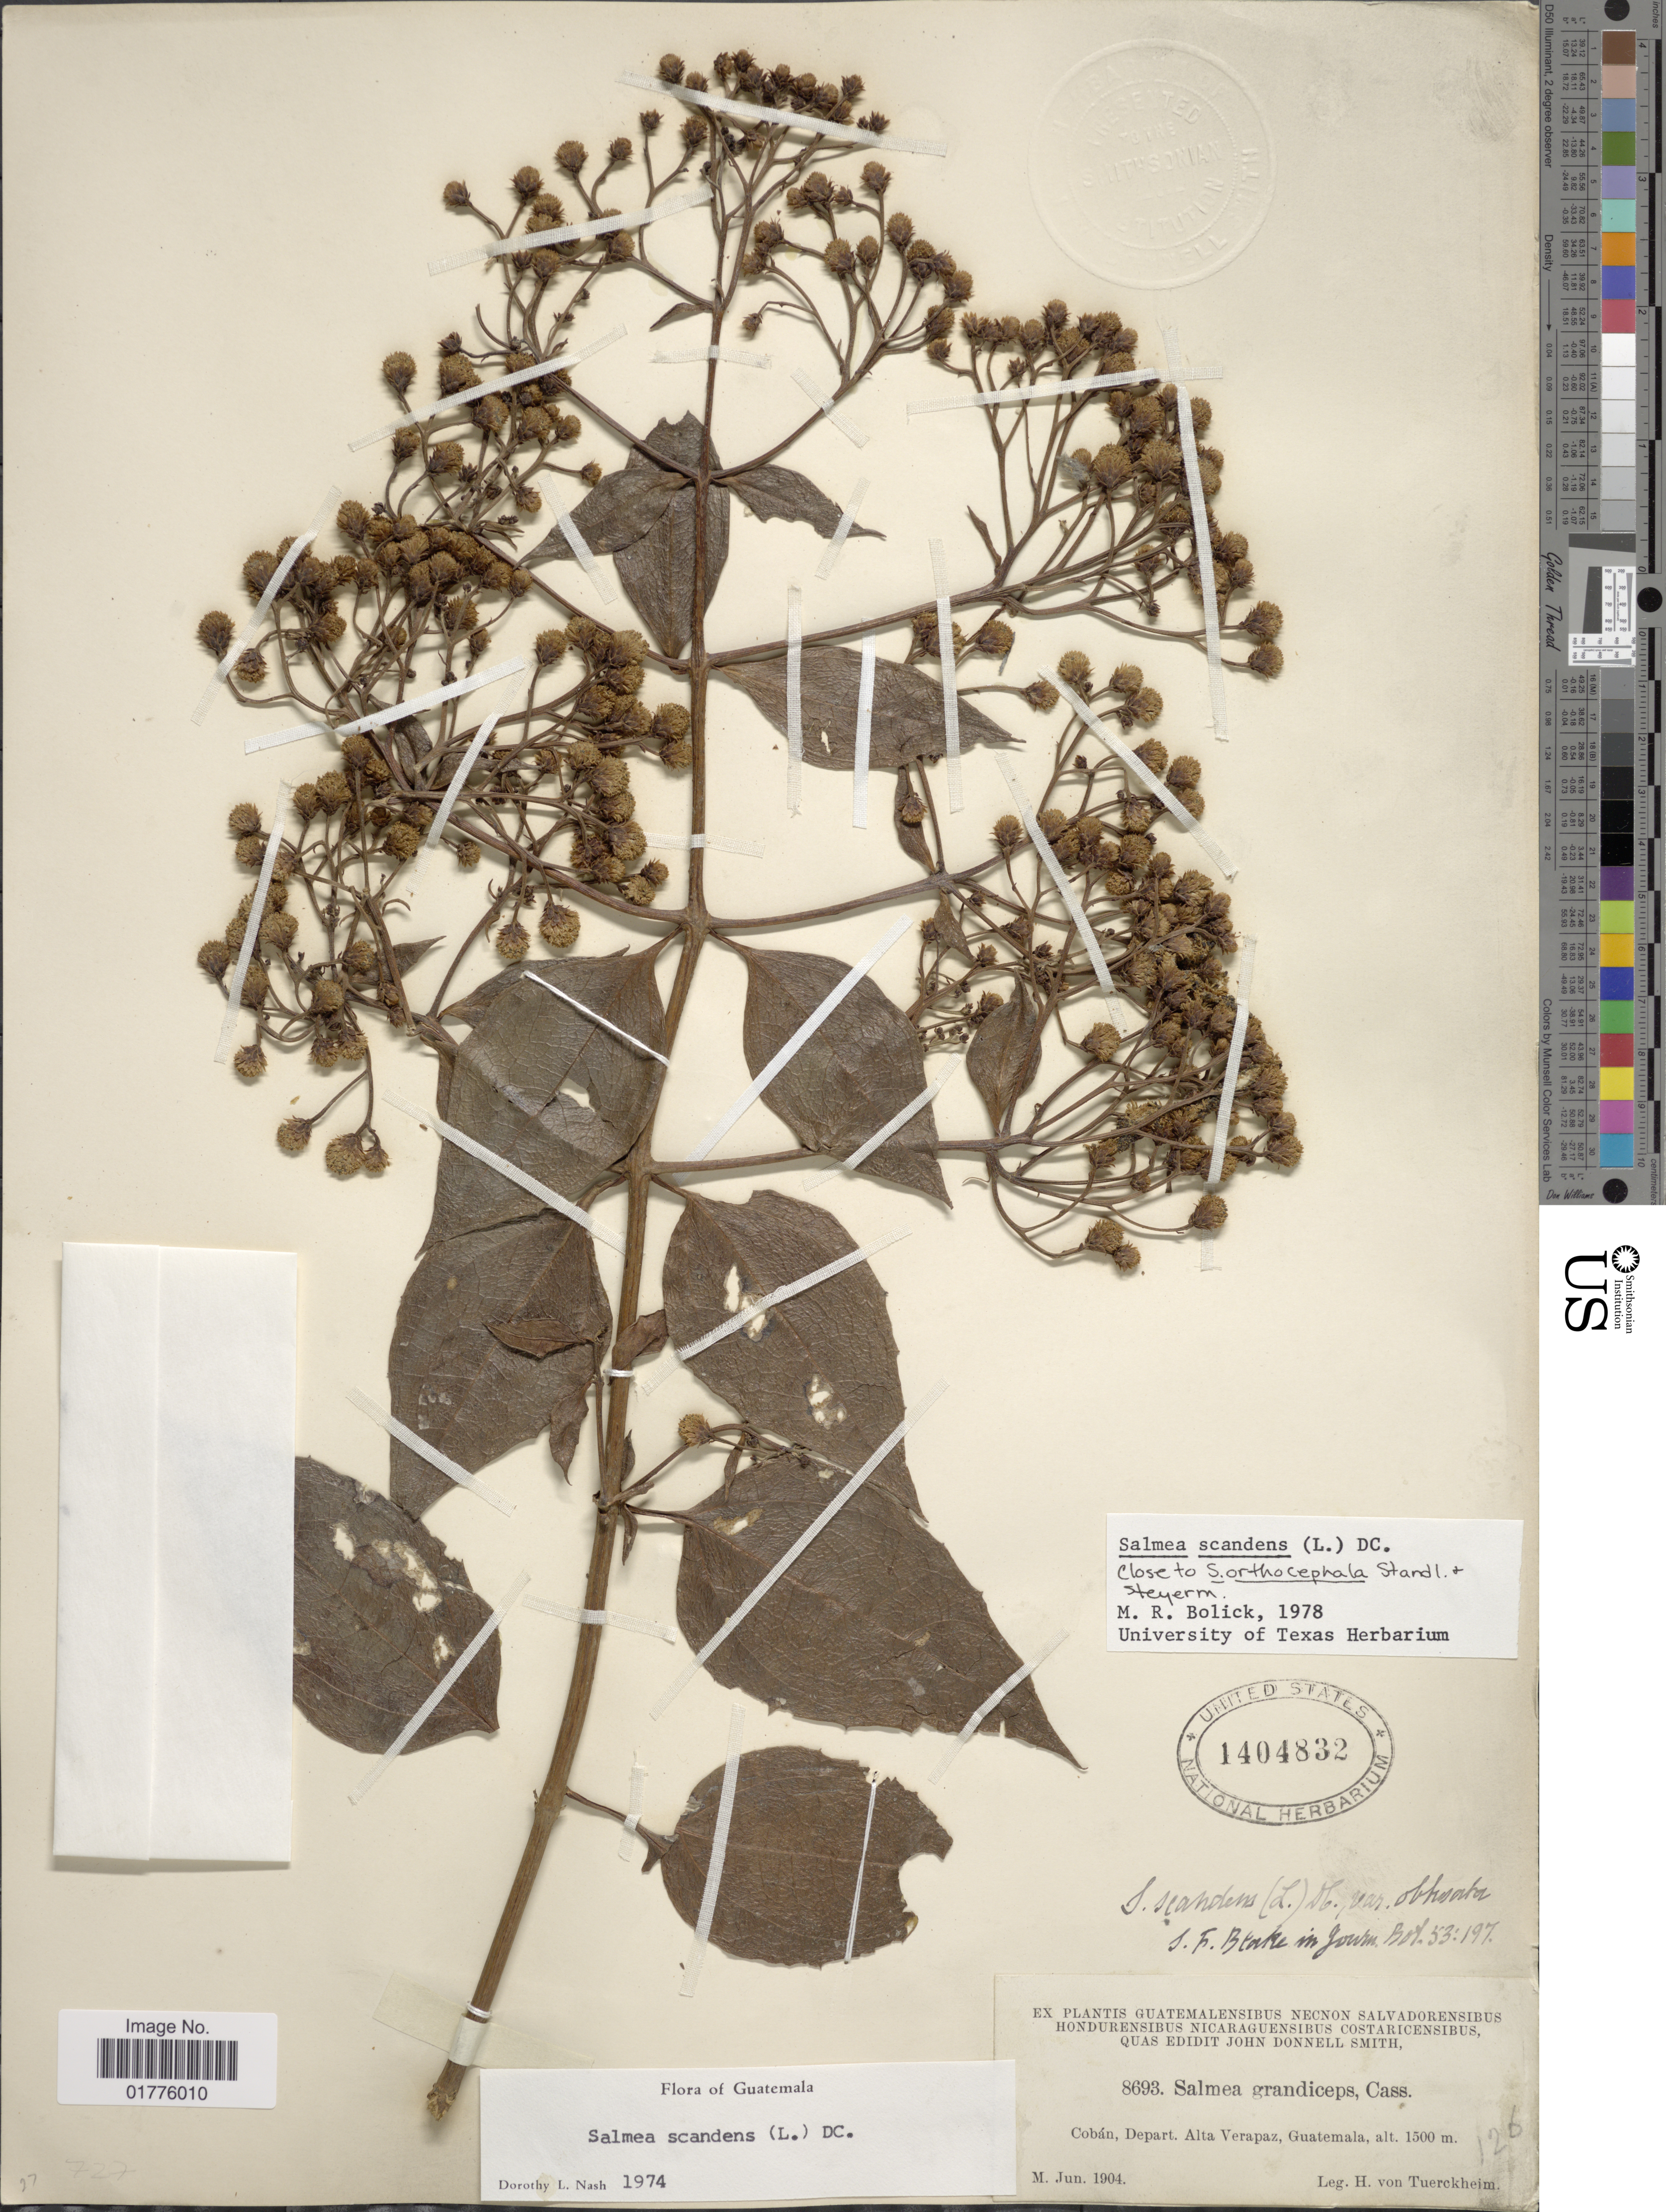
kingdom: Plantae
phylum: Tracheophyta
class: Magnoliopsida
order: Asterales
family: Asteraceae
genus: Salmea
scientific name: Salmea scandens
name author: (L.) DC.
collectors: H. von Türckheim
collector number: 8693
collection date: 1904-06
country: Guatemala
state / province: Alta Verapaz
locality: Coban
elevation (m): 1500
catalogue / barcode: US 1404832